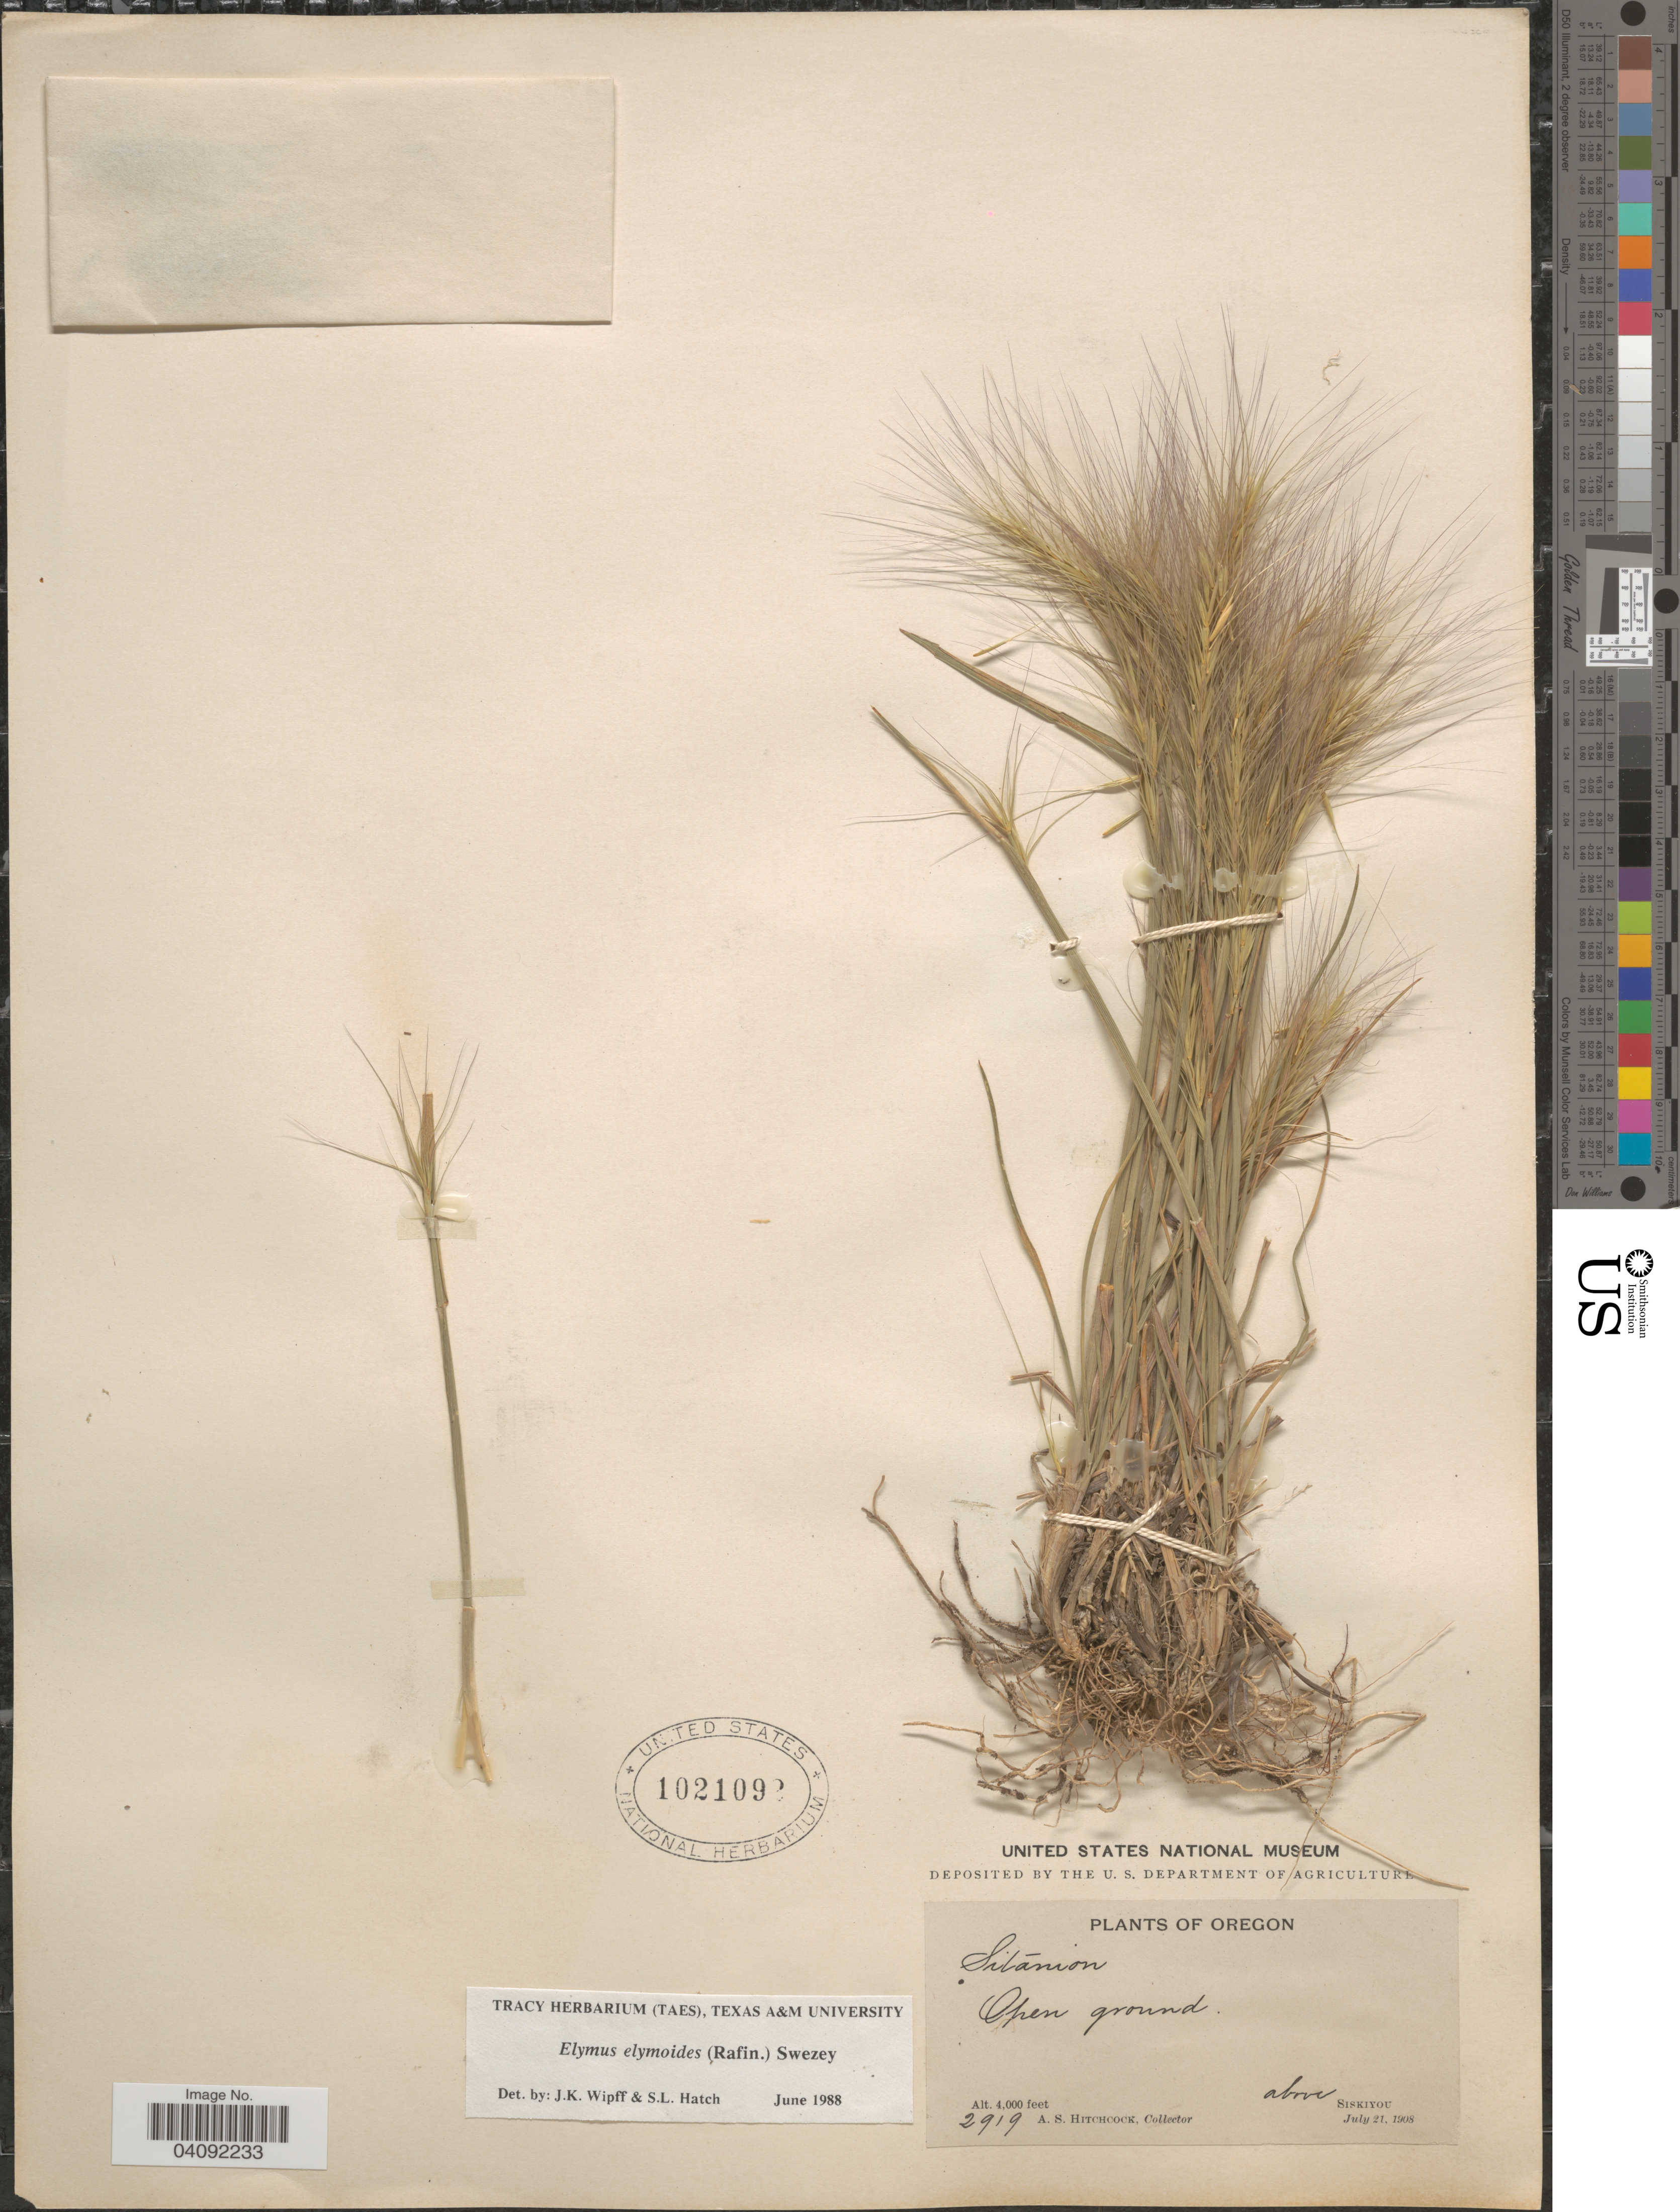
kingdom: Plantae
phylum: Tracheophyta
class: Liliopsida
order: Poales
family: Poaceae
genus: Elymus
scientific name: Elymus elymoides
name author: (Raf.) Swezey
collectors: A. S. Hitchcock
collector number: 2919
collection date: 1908-07-21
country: United States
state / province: Oregon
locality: Open ground. Above Siskiyou.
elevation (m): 1219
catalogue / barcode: US 1021092